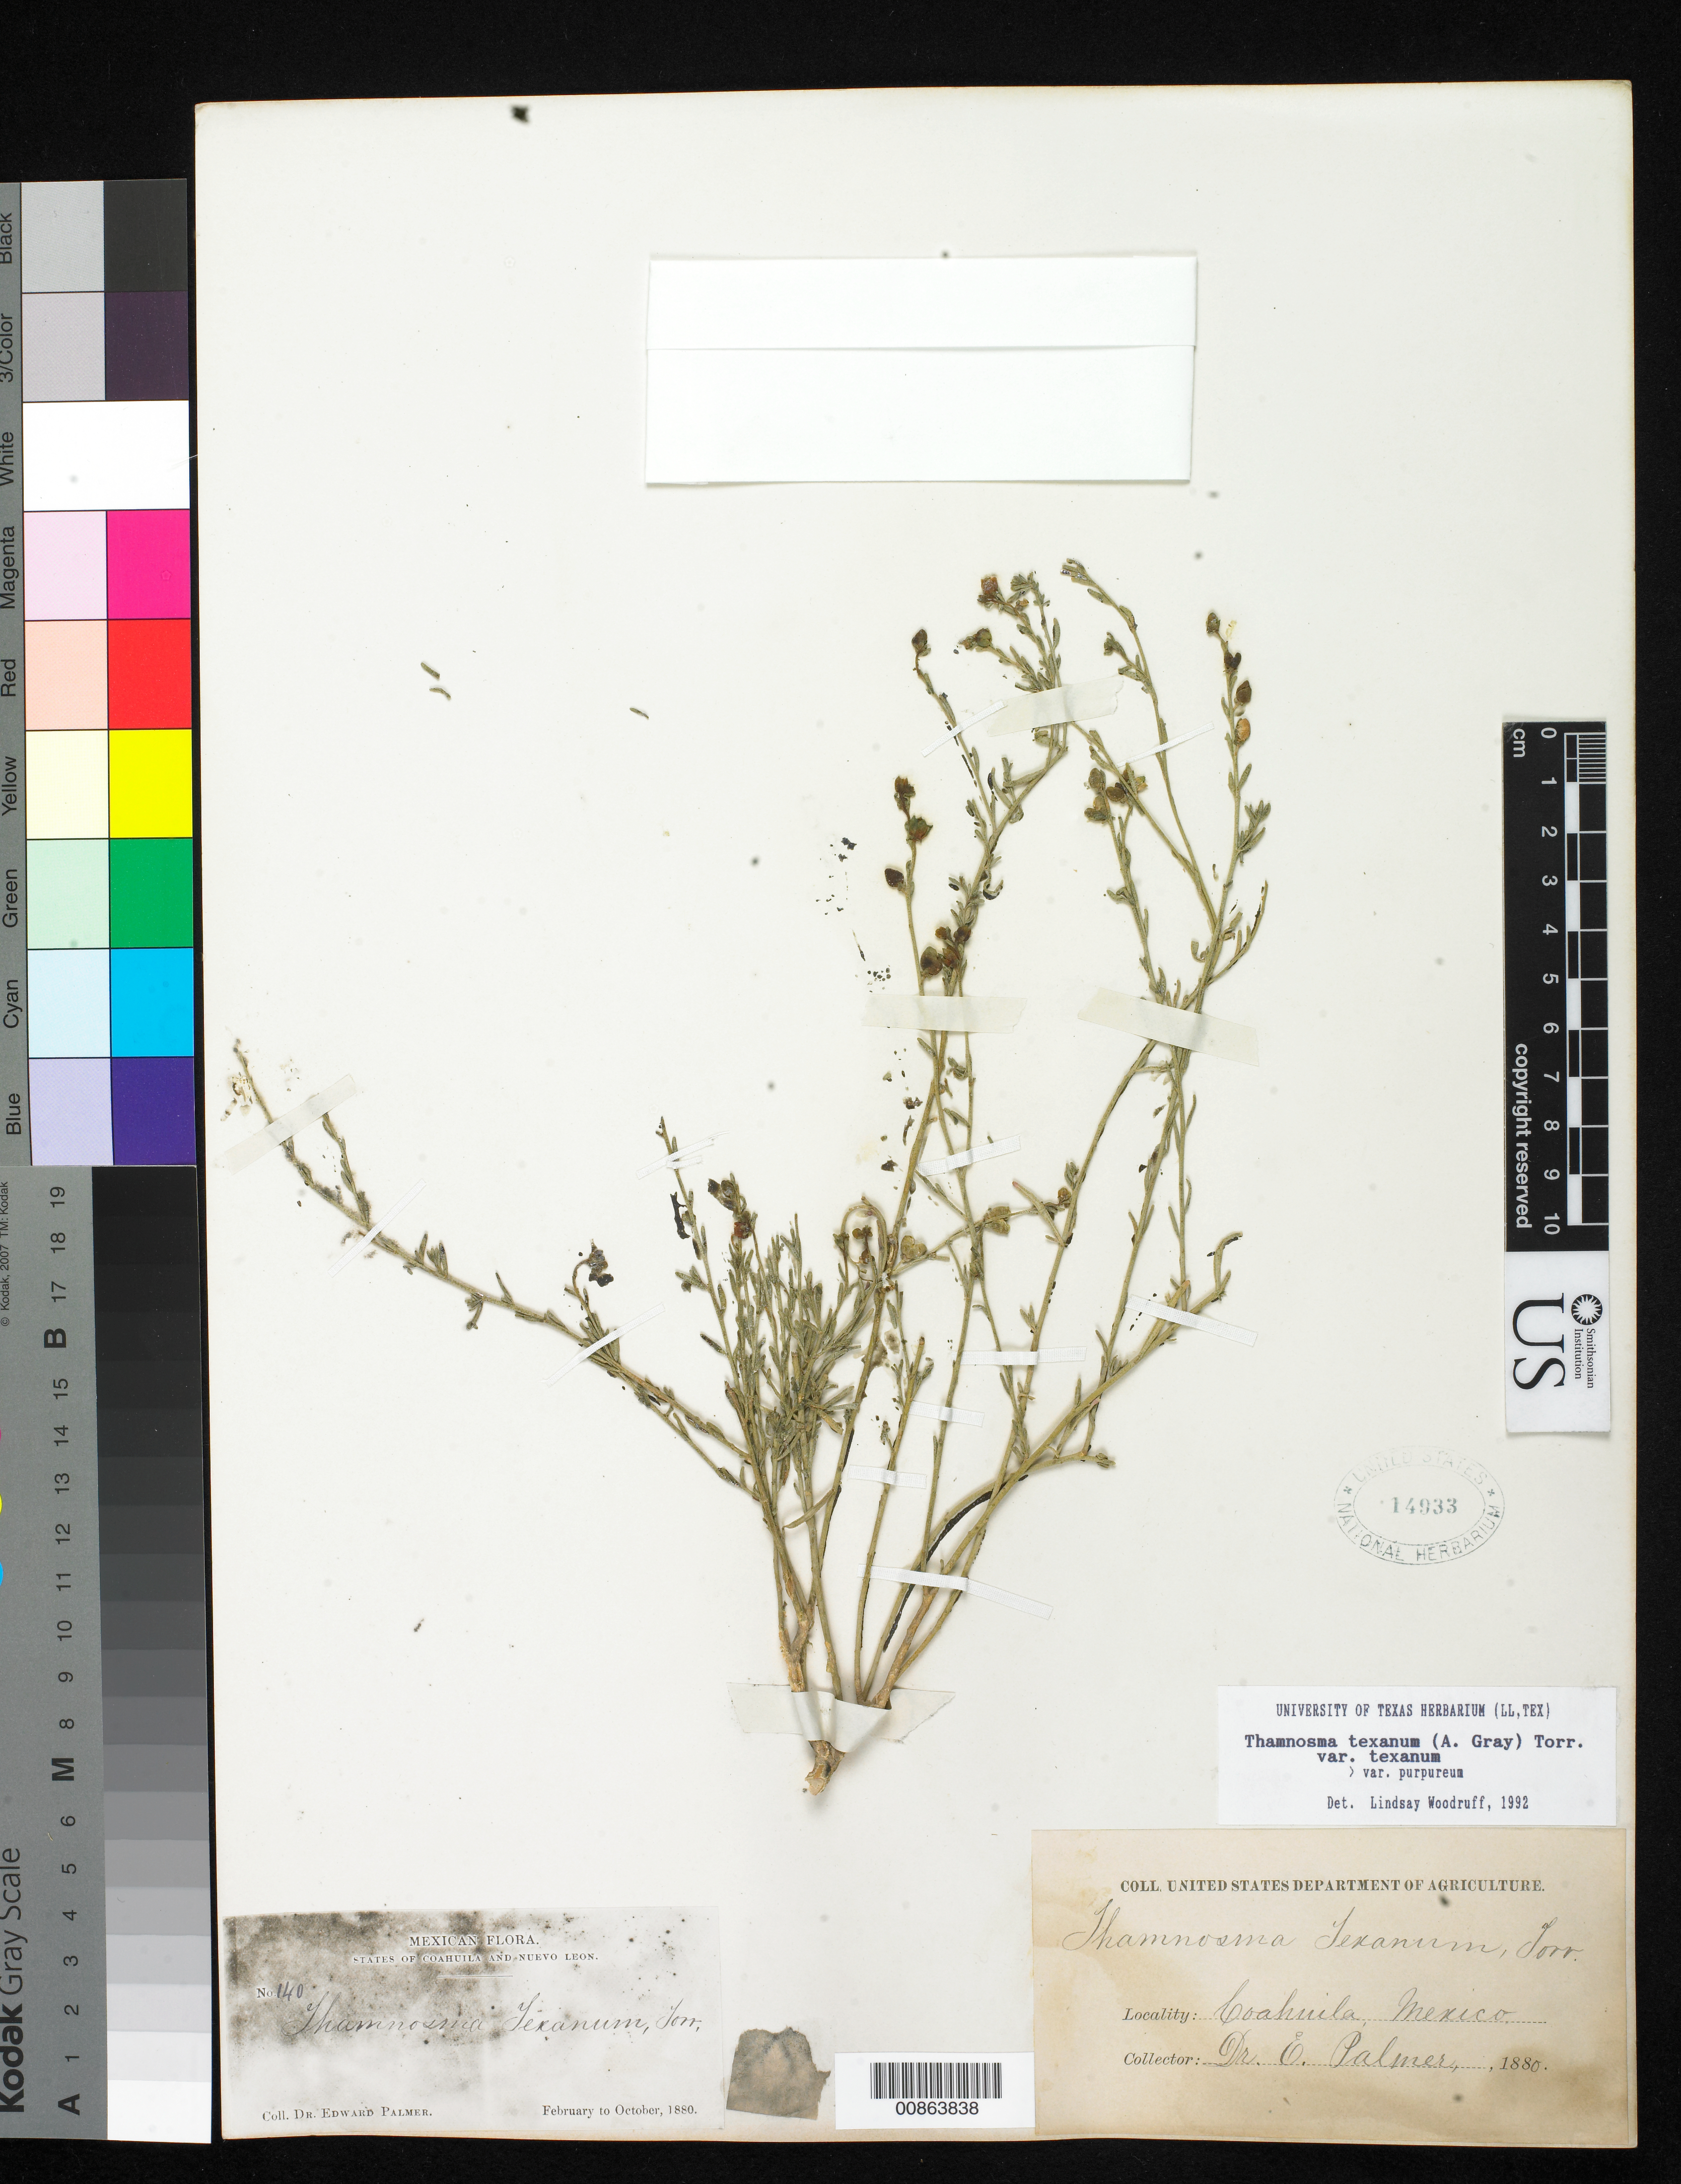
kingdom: Plantae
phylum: Tracheophyta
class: Magnoliopsida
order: Sapindales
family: Rutaceae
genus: Thamnosma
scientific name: Thamnosma texana var. texana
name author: (A. Gray) Torr.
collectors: E. Palmer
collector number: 140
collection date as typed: Feb 1880 to -- Oct 1880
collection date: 1880-02/1880-10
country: Mexico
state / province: Coahuila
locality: Coahuila.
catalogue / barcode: US 14933